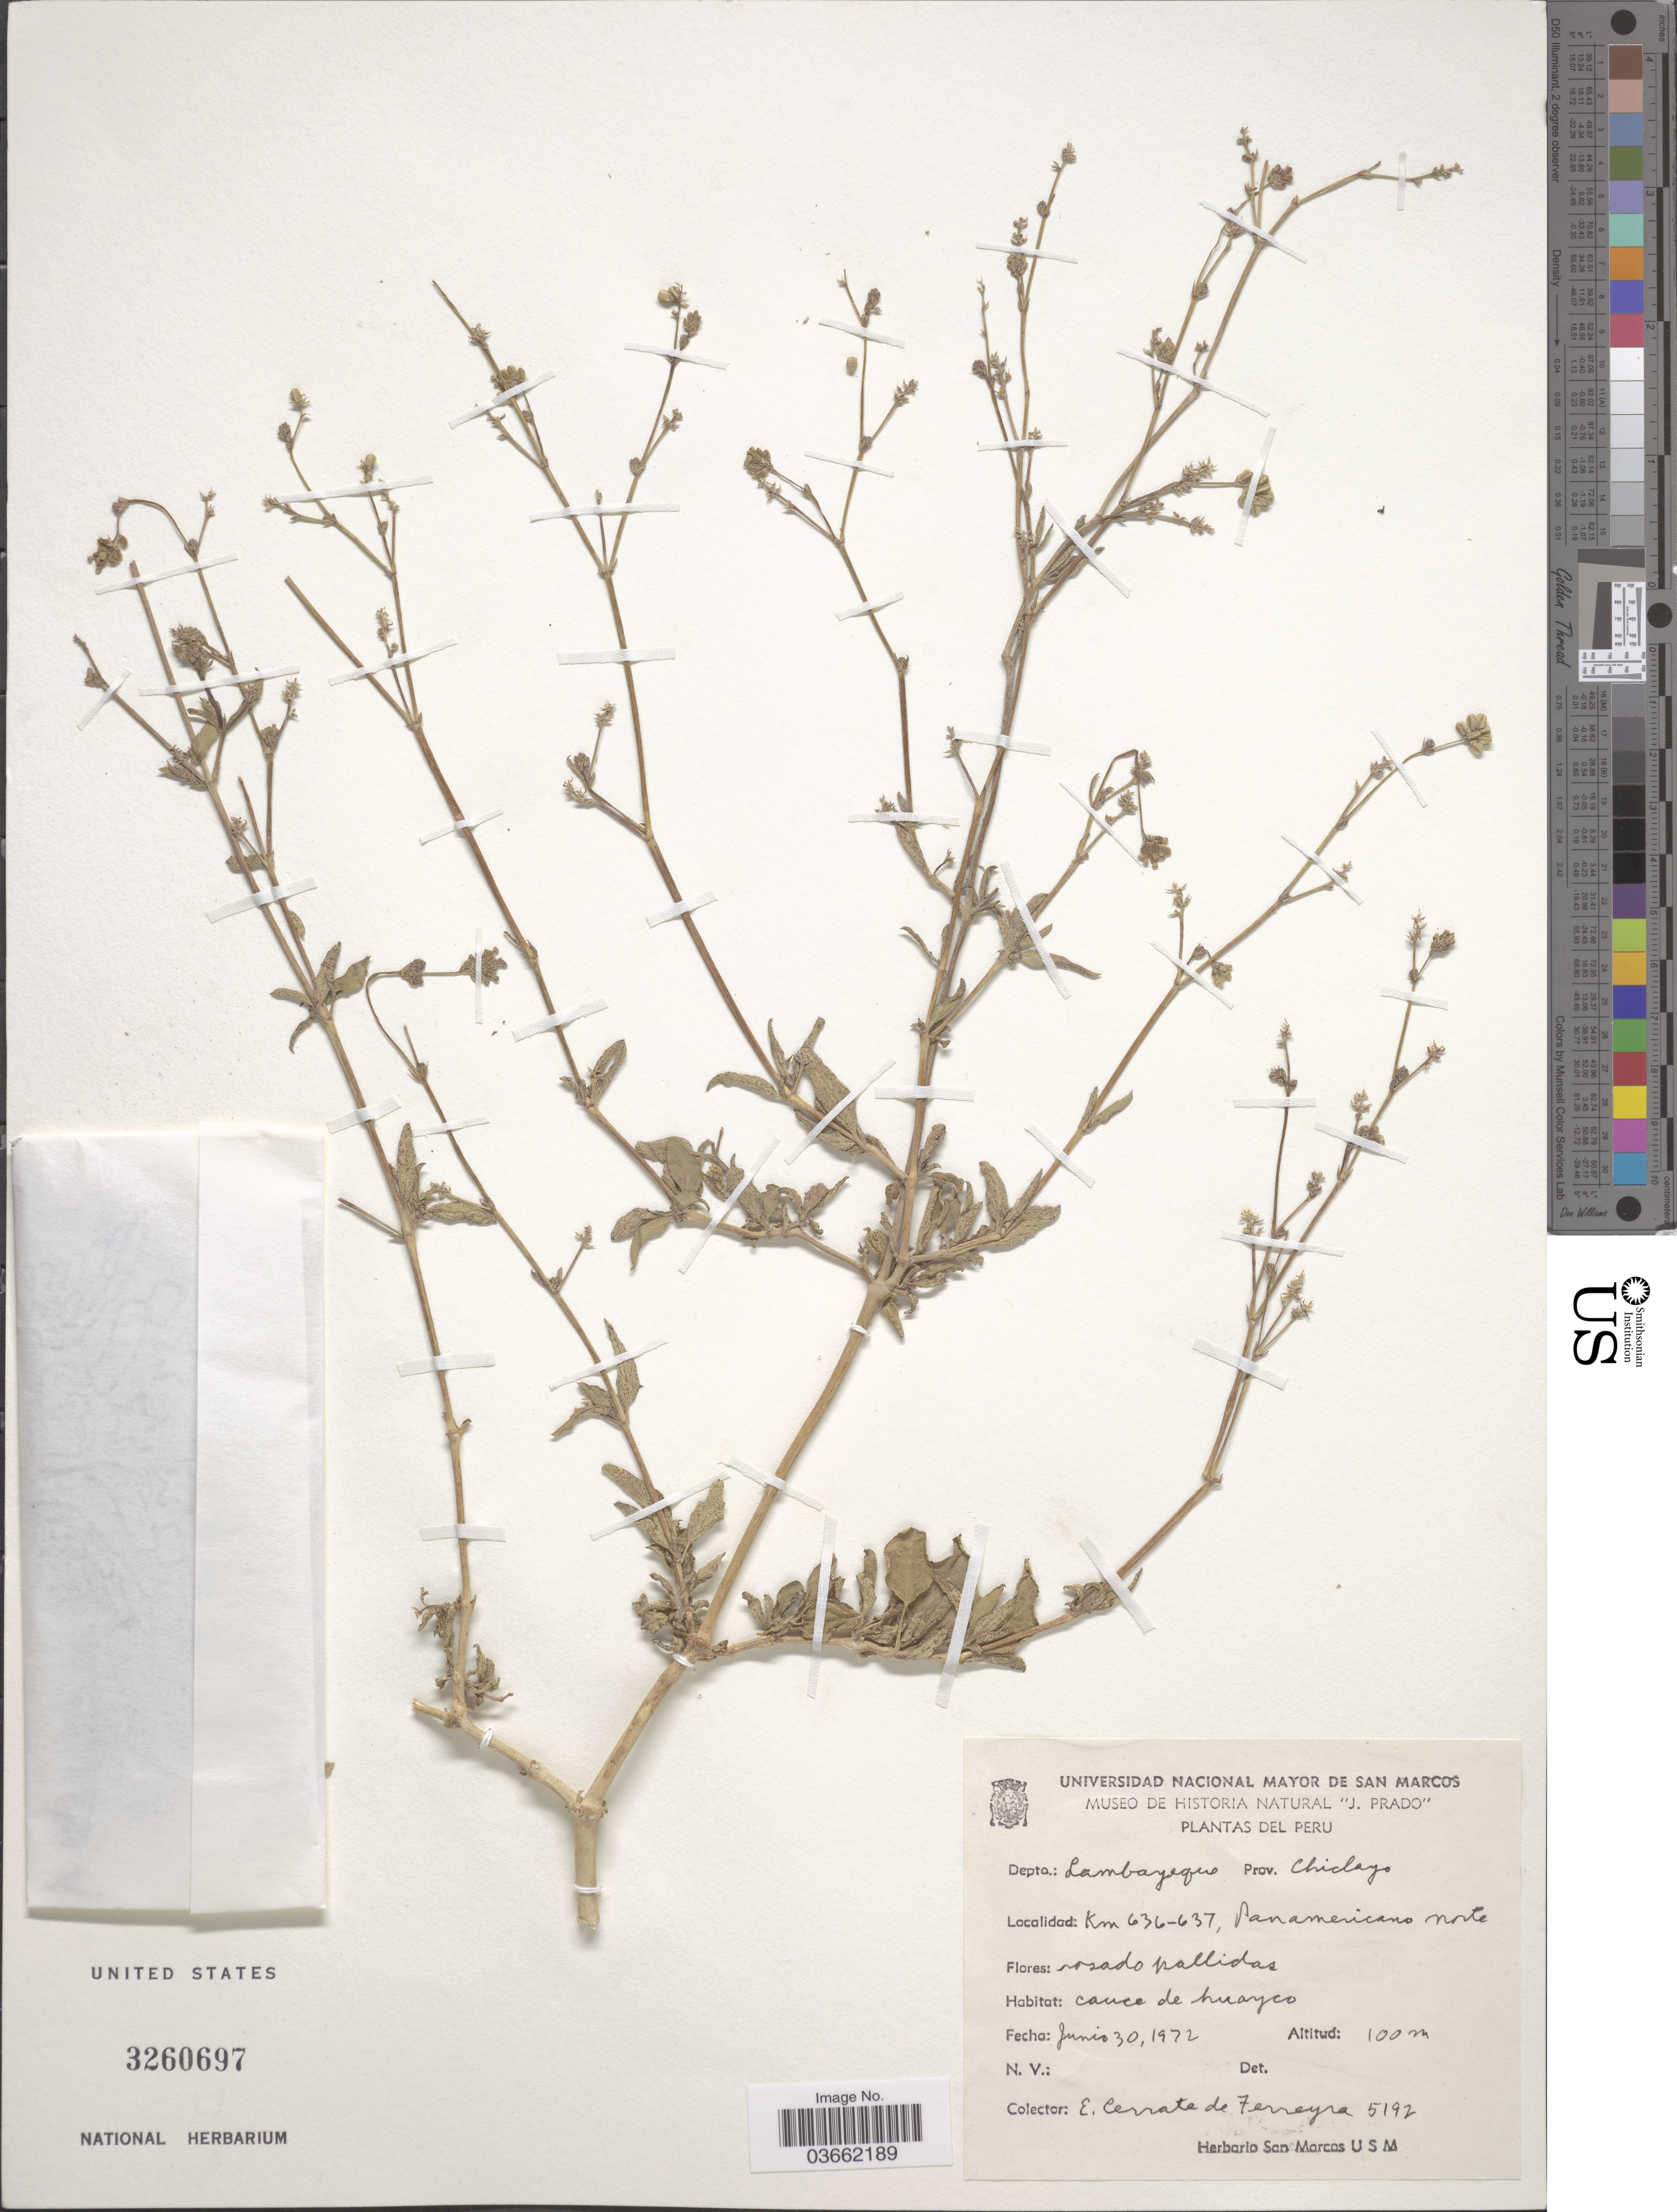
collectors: E. Cerrate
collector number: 5192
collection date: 1972-06-30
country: Peru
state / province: Lambayeque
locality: Depto.: Lambayeque. Prov. Chiclayo. Km 636-637, Panamericano Norte.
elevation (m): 100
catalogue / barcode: US 3260697